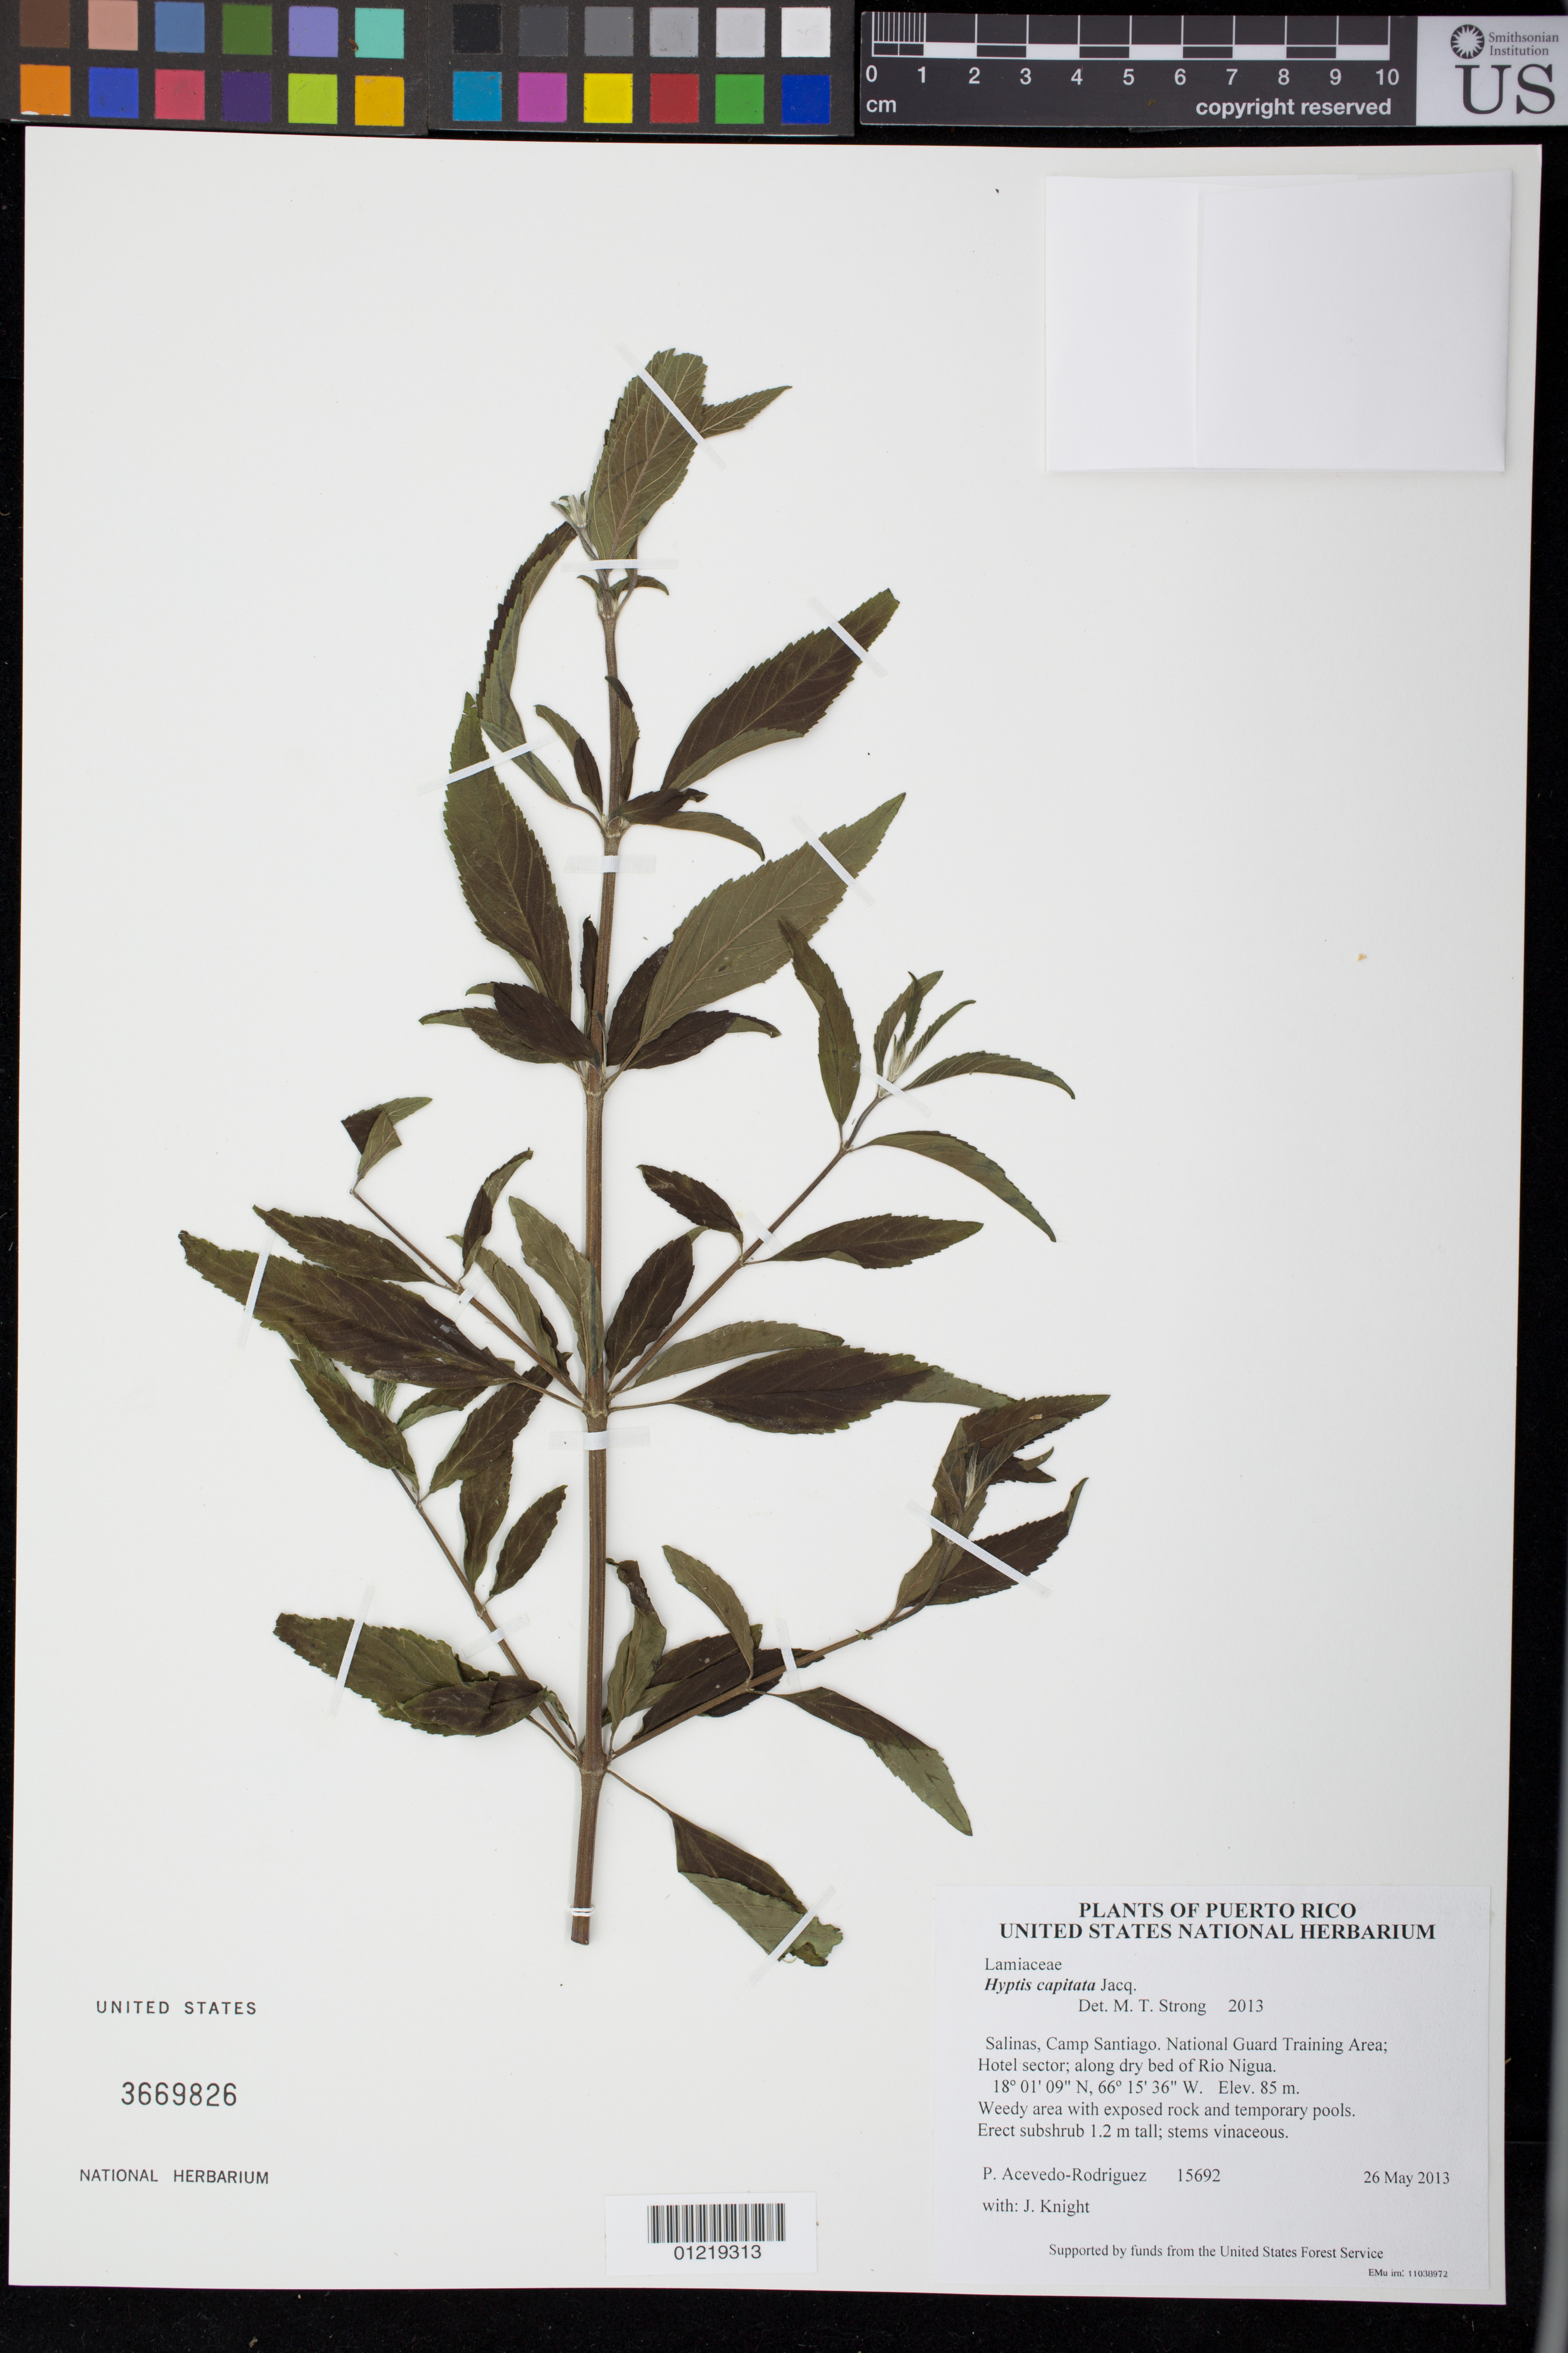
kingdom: Plantae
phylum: Tracheophyta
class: Magnoliopsida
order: Lamiales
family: Lamiaceae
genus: Hyptis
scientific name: Hyptis capitata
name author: Jacq.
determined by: Strong, M. T., (US), Smithsonian Institution - National Museum of Natural History (UNITED STATES)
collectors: P. Acevedo-Rodr. & J. Knight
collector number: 15692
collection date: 2013-05-26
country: Puerto Rico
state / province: Salinas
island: Puerto Rico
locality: Camp Santiago. National Guard Training Area; Hotel sector; along dry bed of Rio Nigua.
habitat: Weedy area with exposed rock and temporary pools.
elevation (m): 85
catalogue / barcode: US 3669826